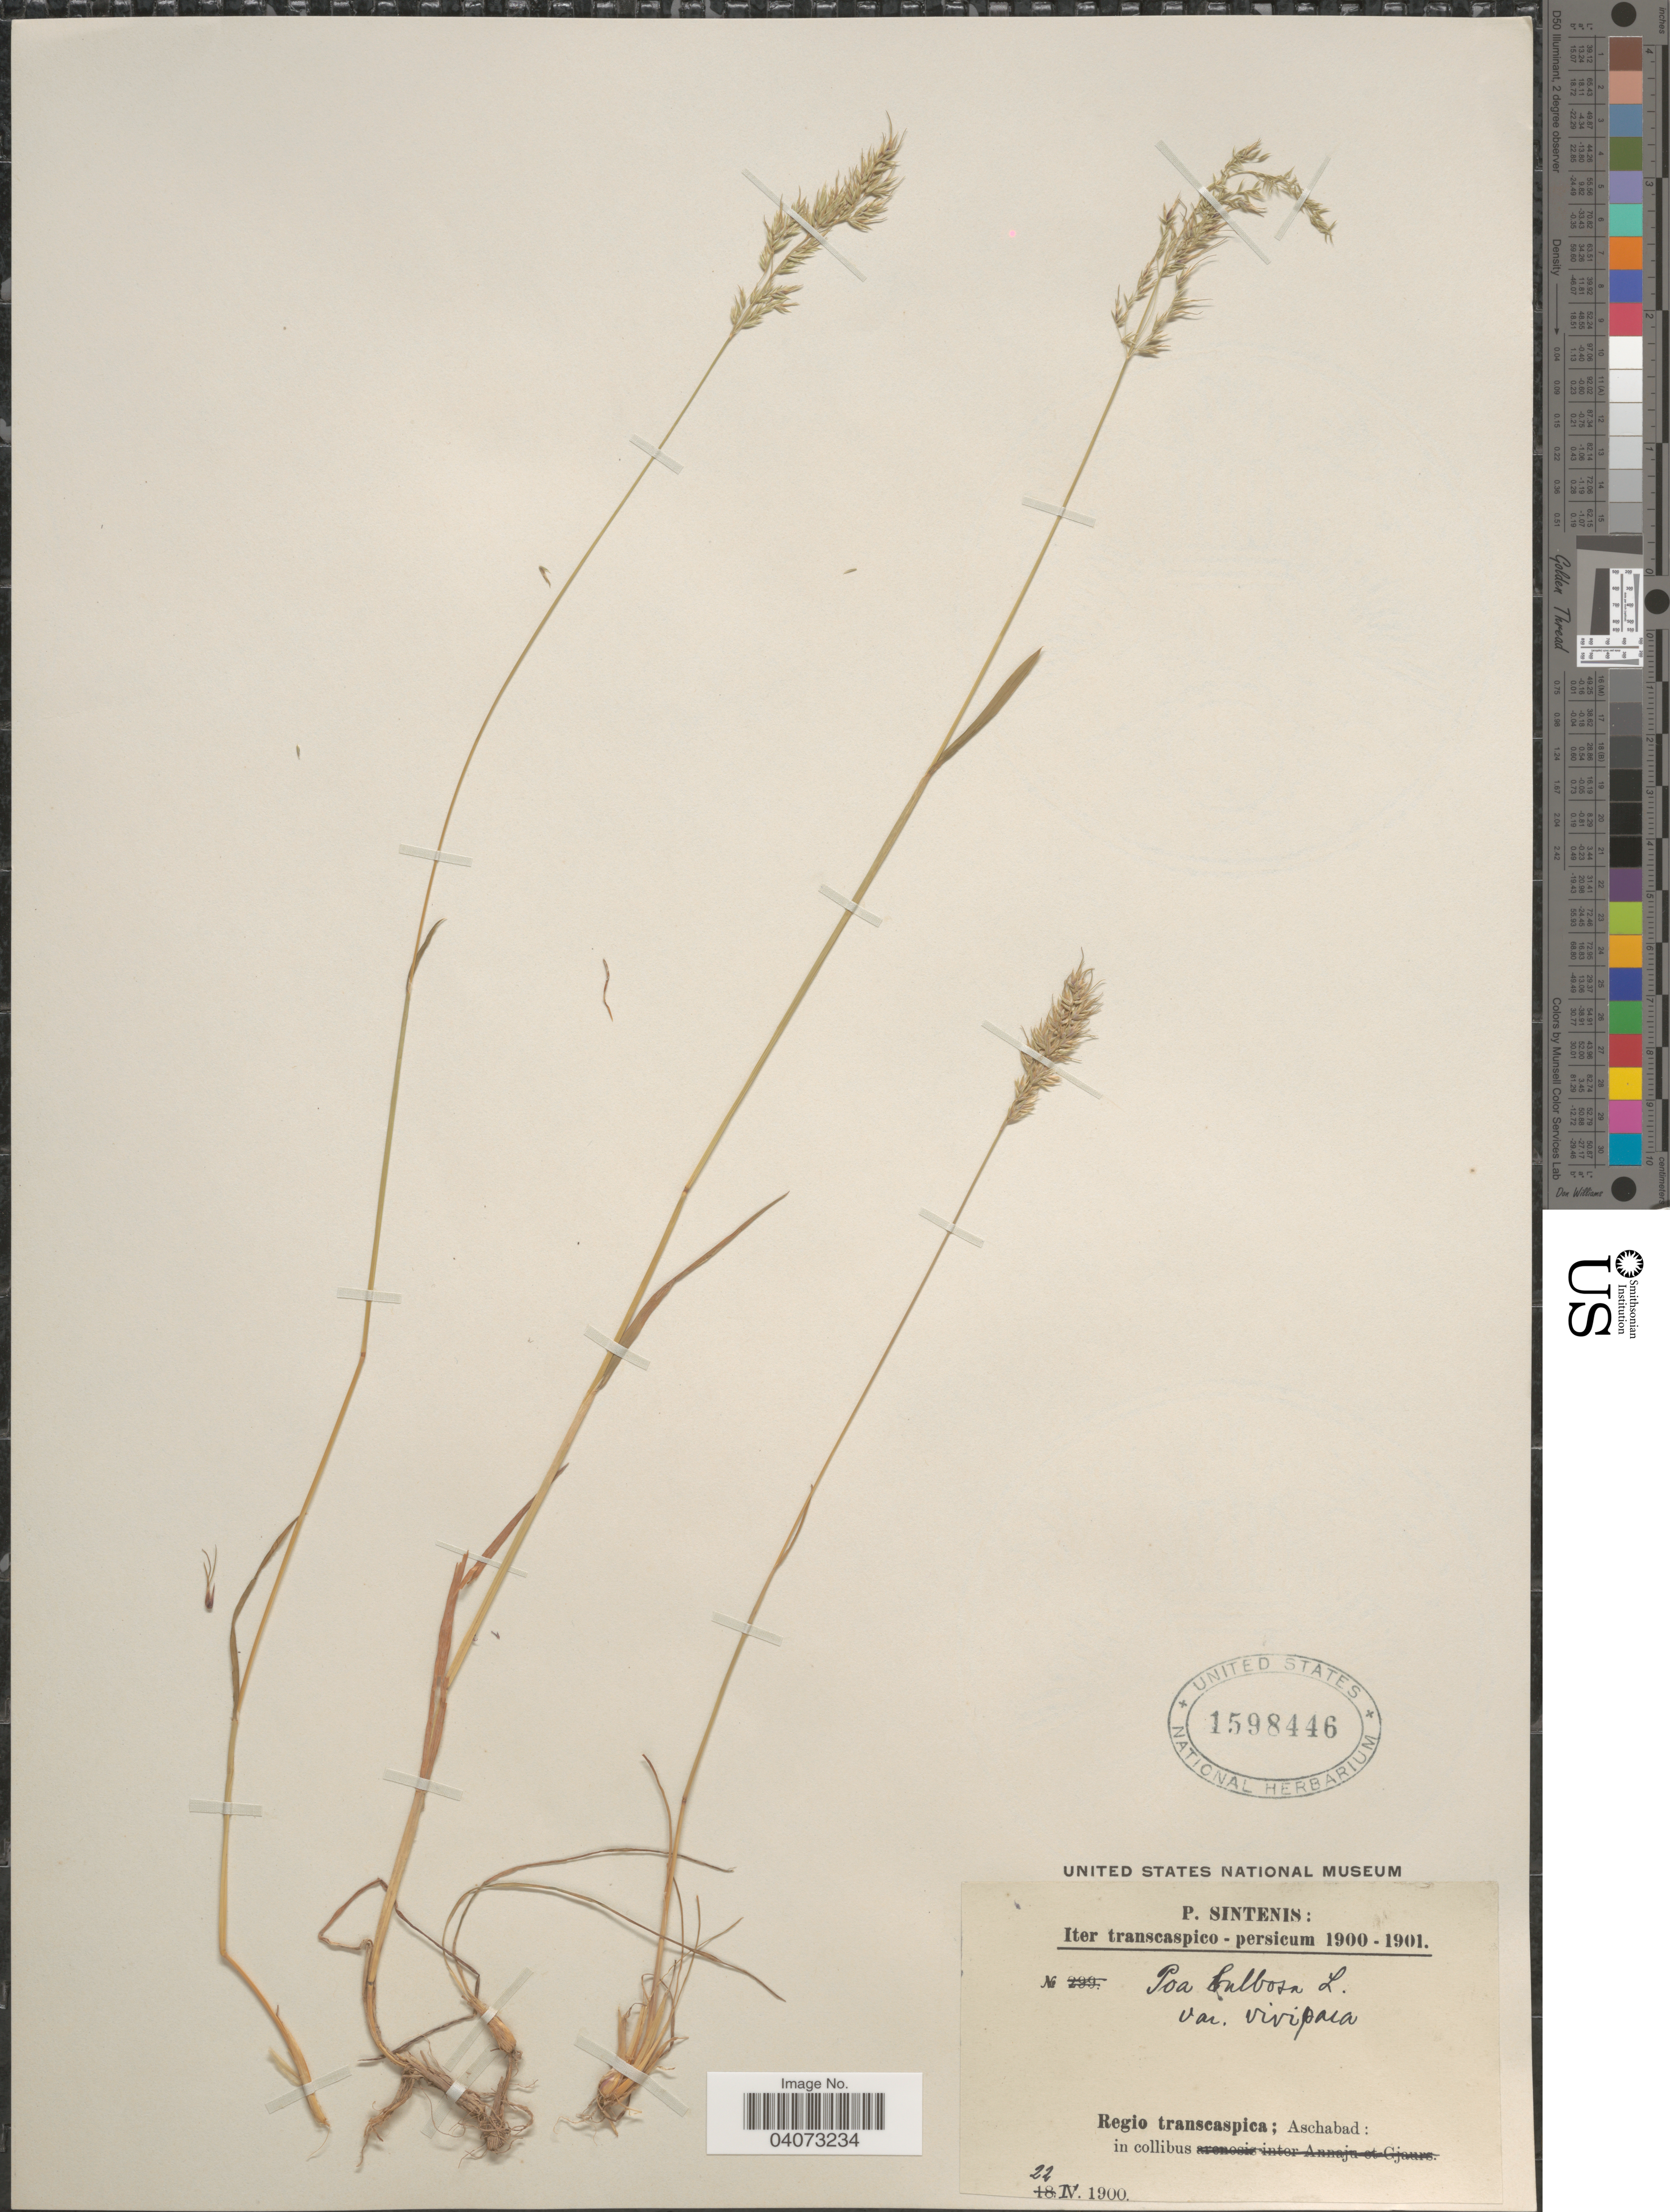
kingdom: Plantae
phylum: Tracheophyta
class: Liliopsida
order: Poales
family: Poaceae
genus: Poa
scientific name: Poa sinaica var. vivipara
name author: Täckh.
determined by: Soreng, Robert J., Research Associate (BOT), Smithsonian Institution - National Museum of Natural History (UNITED STATES)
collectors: P. Sintenis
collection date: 1900-04-22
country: Iran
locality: Iter transcaspico - persicum 1900 - 1901. Regio transcaspica; Aschabad: in collibus.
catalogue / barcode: US 1598446